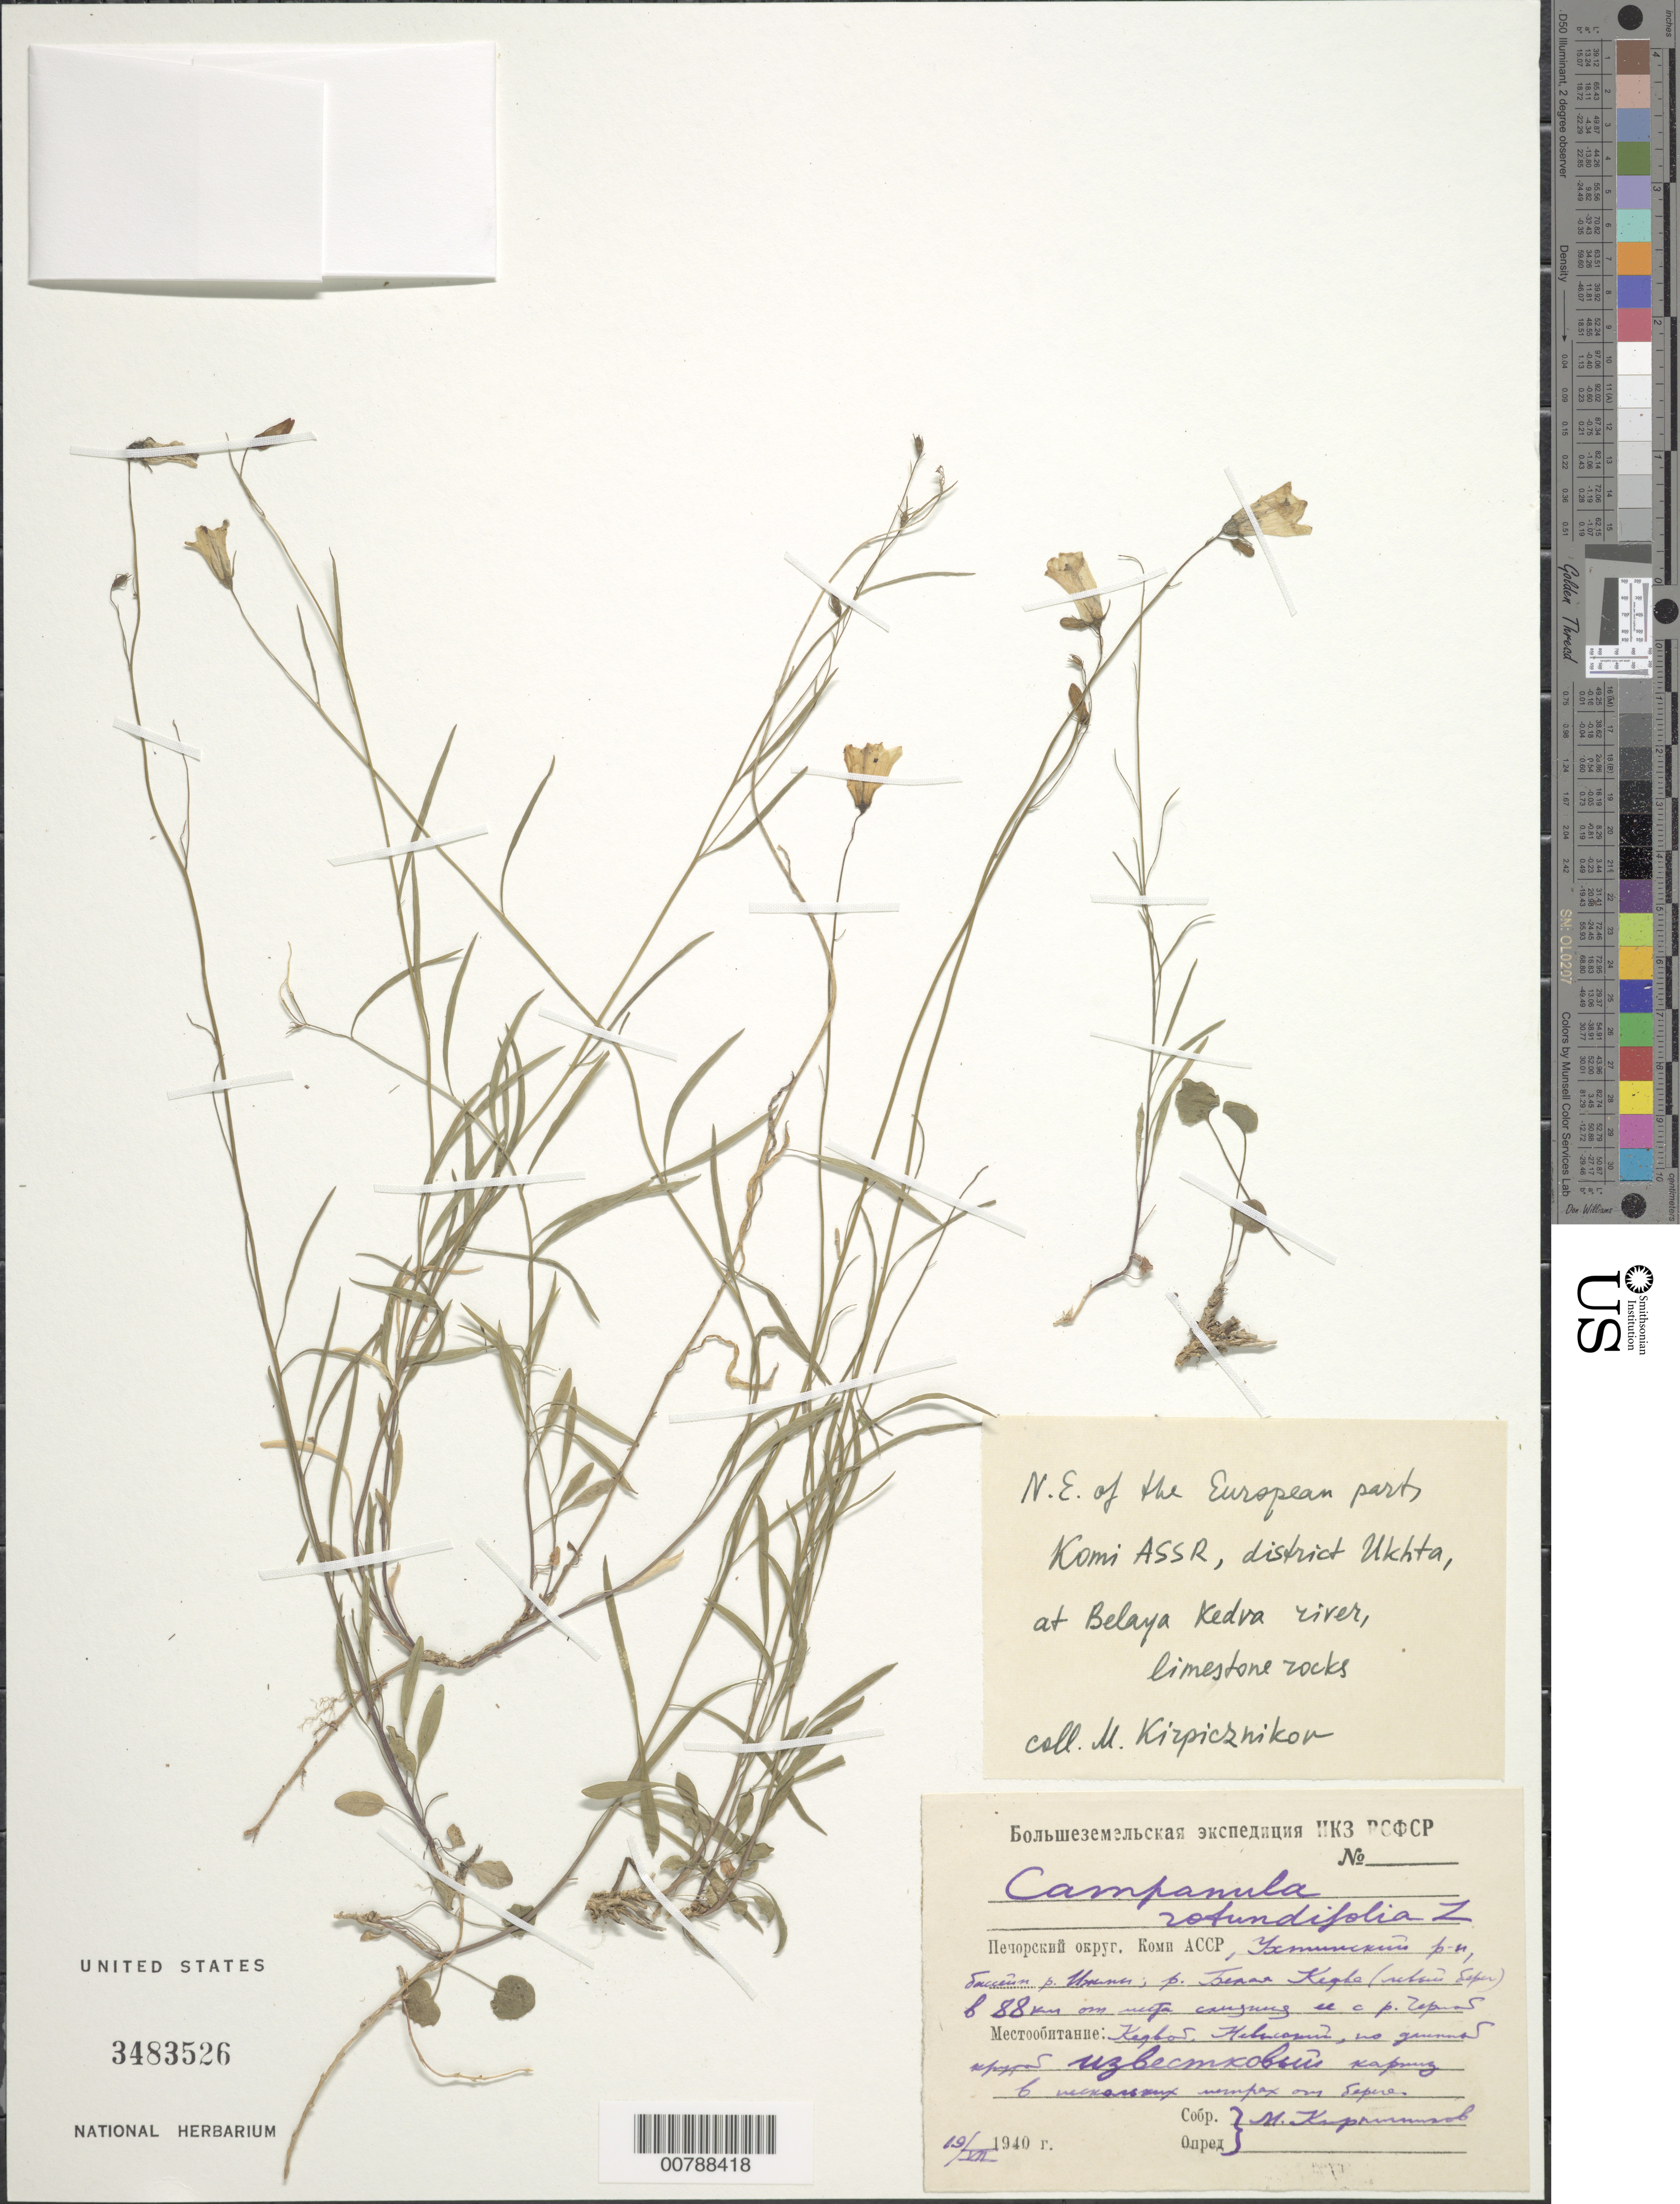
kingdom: Plantae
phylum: Tracheophyta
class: Magnoliopsida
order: Asterales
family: Campanulaceae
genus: Campanula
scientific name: Campanula rotundifolia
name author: L.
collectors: M. Kizpicznikov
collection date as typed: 19 VII 1940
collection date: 1940-07-19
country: Russian Federation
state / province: Komi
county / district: Ukhta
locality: Komi ASSR, At Belaya Kedva River.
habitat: Limestone rocks.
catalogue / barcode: US 3483526